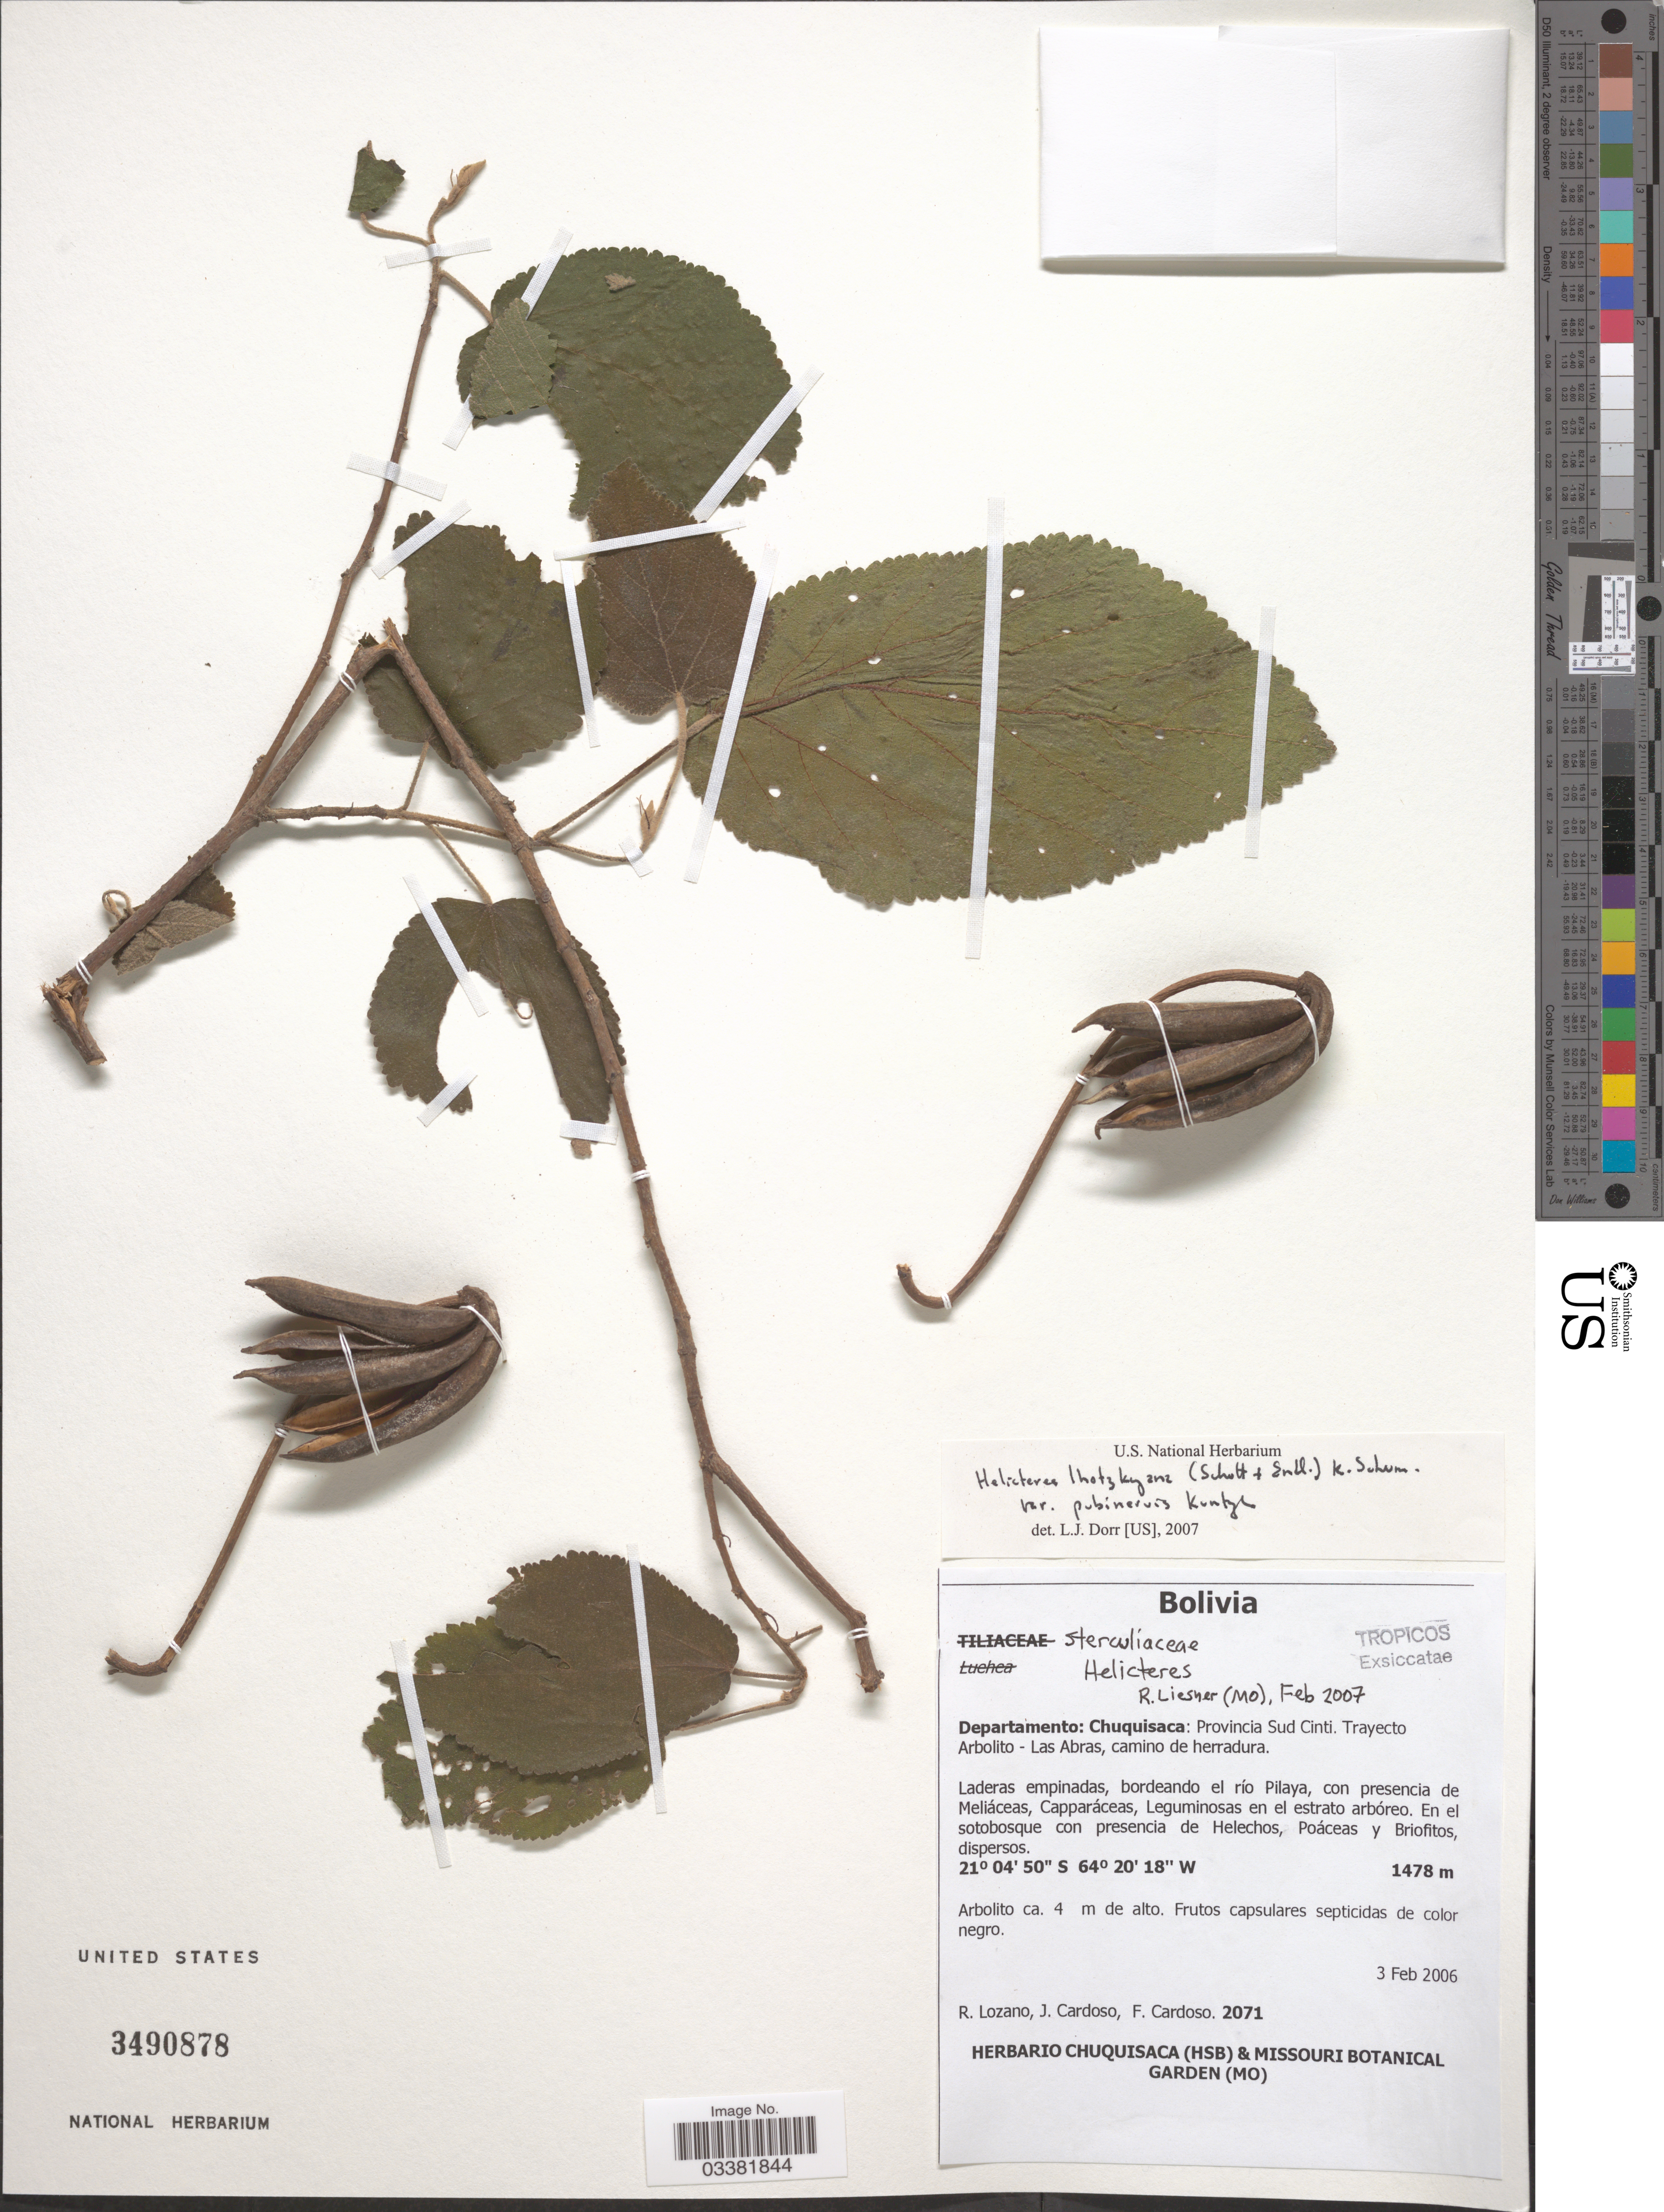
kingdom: Plantae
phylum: Tracheophyta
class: Magnoliopsida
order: Malvales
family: Malvaceae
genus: Helicteres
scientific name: Helicteres lhotzkyana var. pubinervis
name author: Kuntze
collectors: R. Lozano, J. Cardoso & F. Cardoso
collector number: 2071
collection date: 2006-02-03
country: Bolivia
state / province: Chuquisaca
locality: Departamento Chuquisaca: Provincia Sud Cinti, Trayecto Arbolito - Las Abras, camino de herradura. Laderas empinadas, bordeando el río Pilaya.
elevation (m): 1478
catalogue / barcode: US 3490878